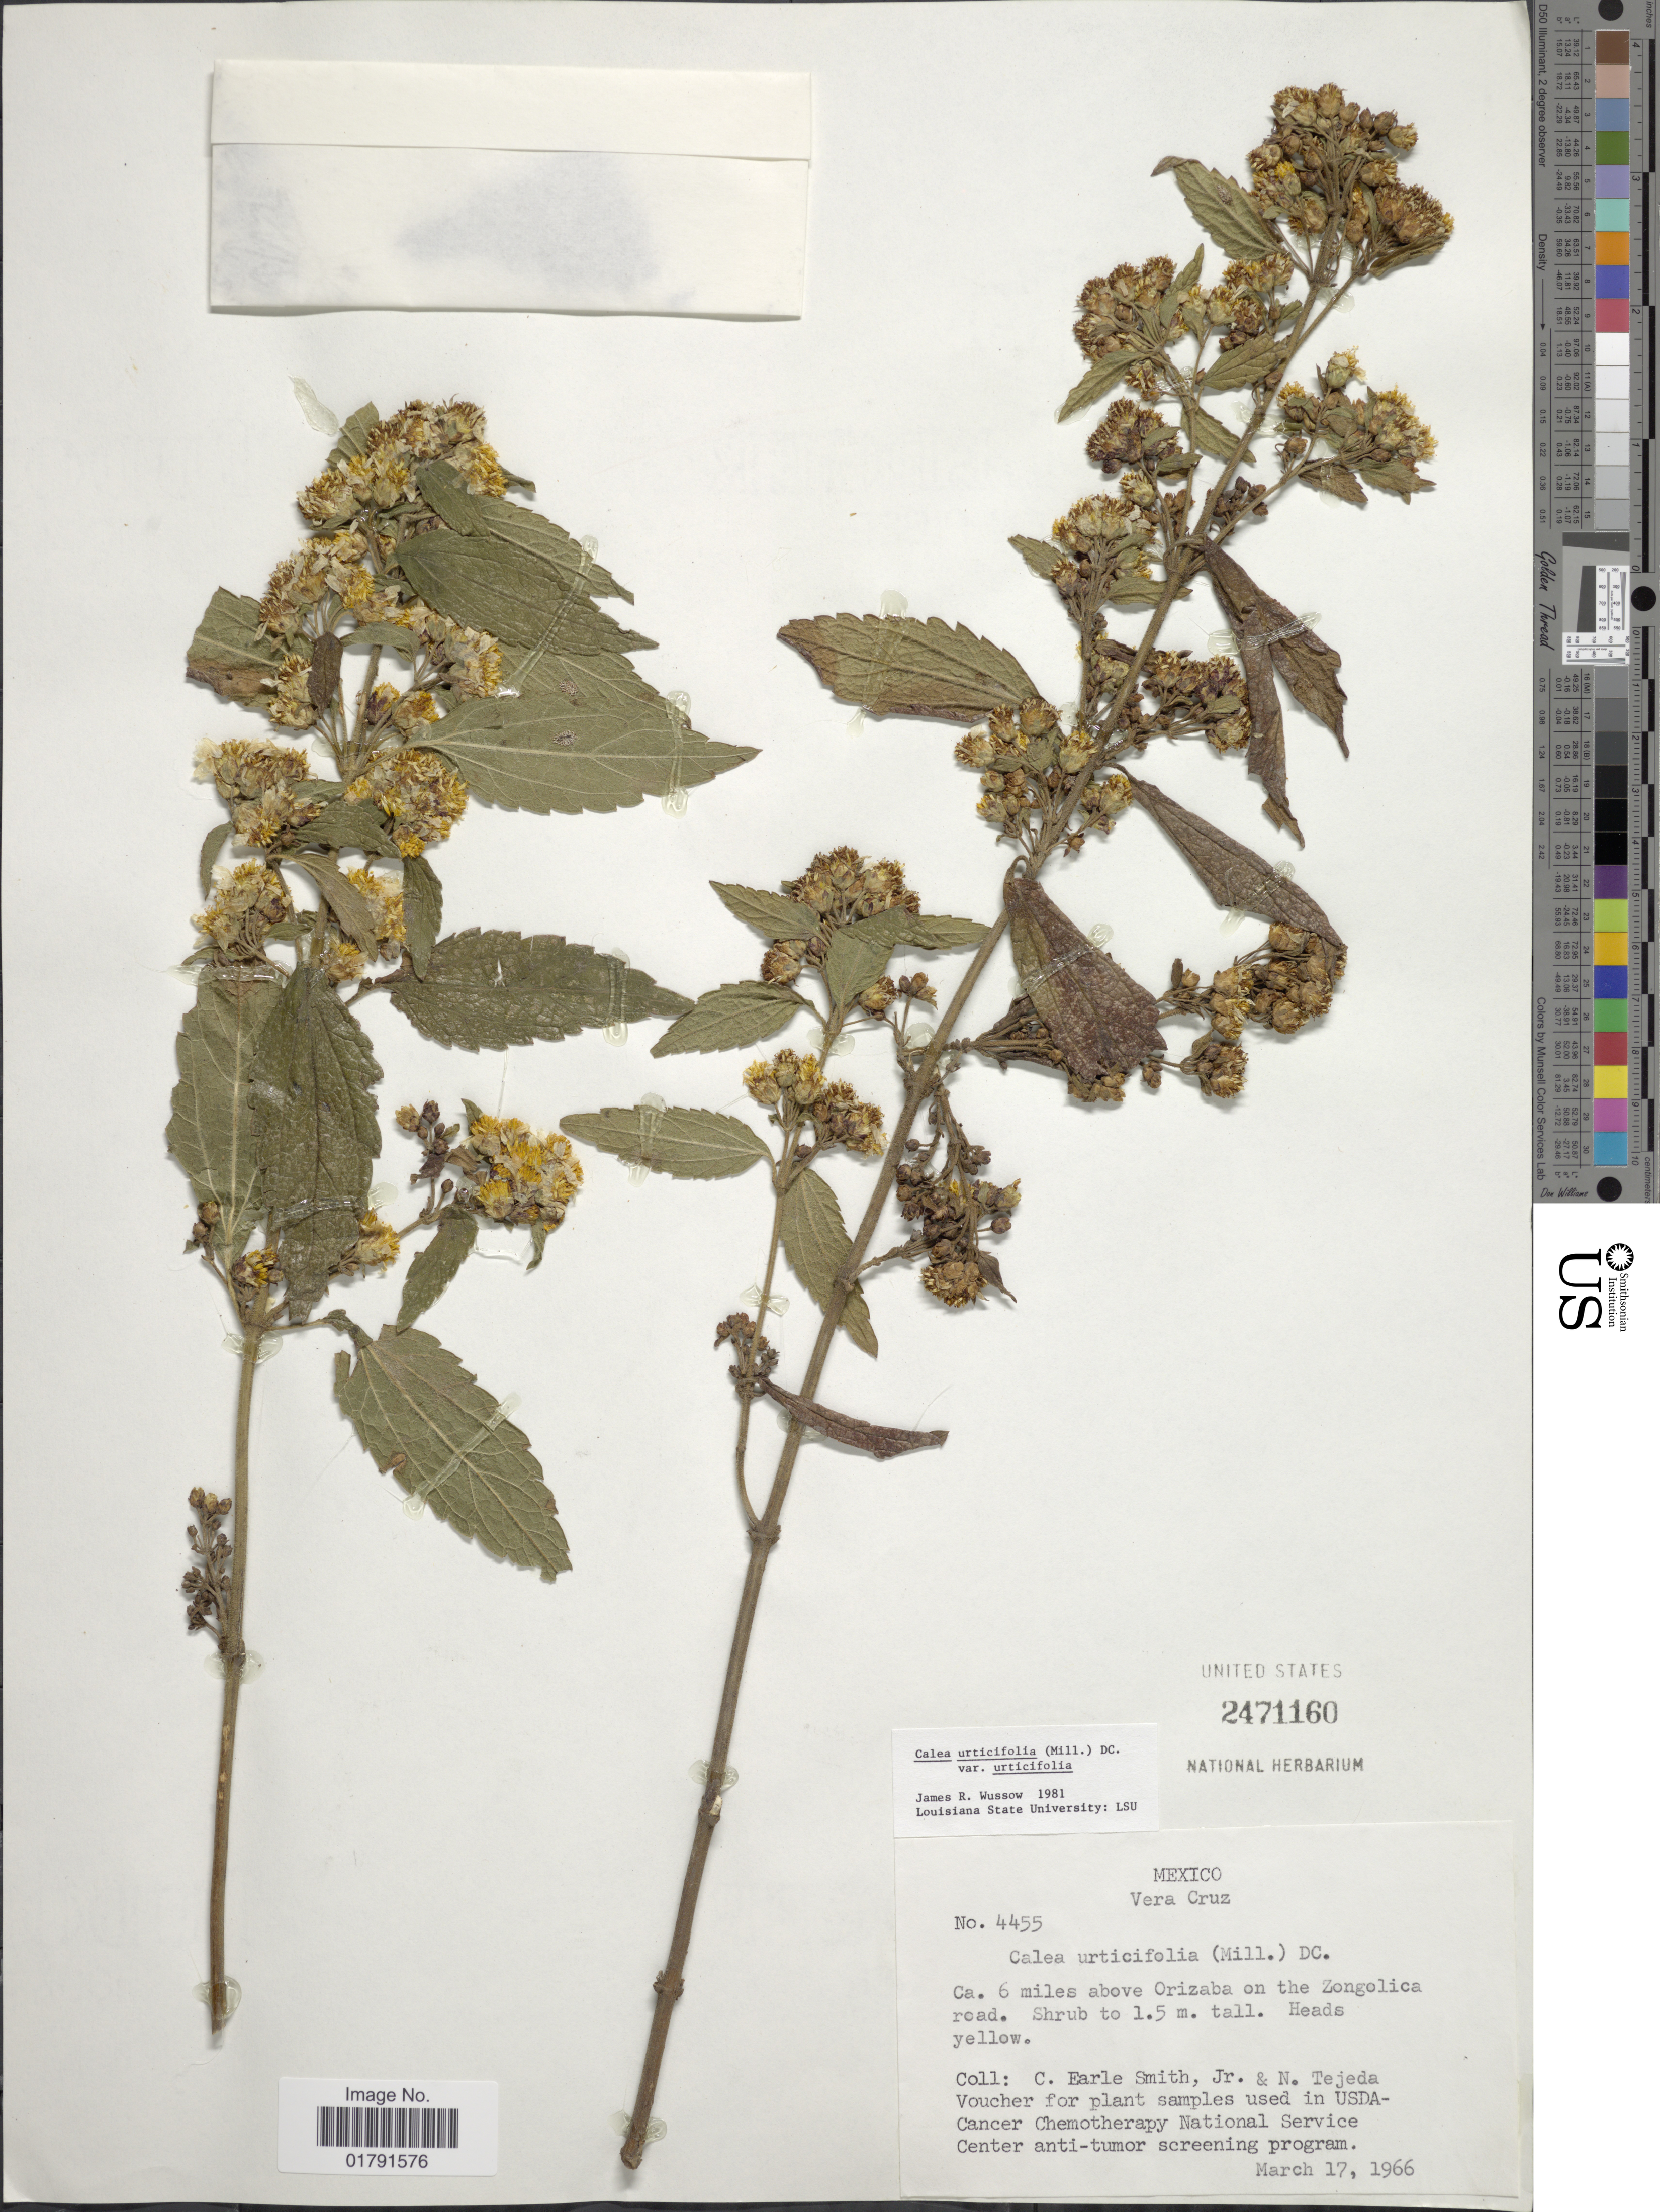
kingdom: Plantae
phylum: Tracheophyta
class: Magnoliopsida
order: Asterales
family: Asteraceae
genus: Calea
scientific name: Calea urticifolia var. urticifolia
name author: (Mill.) DC.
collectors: C. E. Smith Jr. & N. Tejeda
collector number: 4455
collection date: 1966-03-17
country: Mexico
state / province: Veracruz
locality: Ca. 6 miles above Orizaba on the Zongolica road.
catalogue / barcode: US 2471160